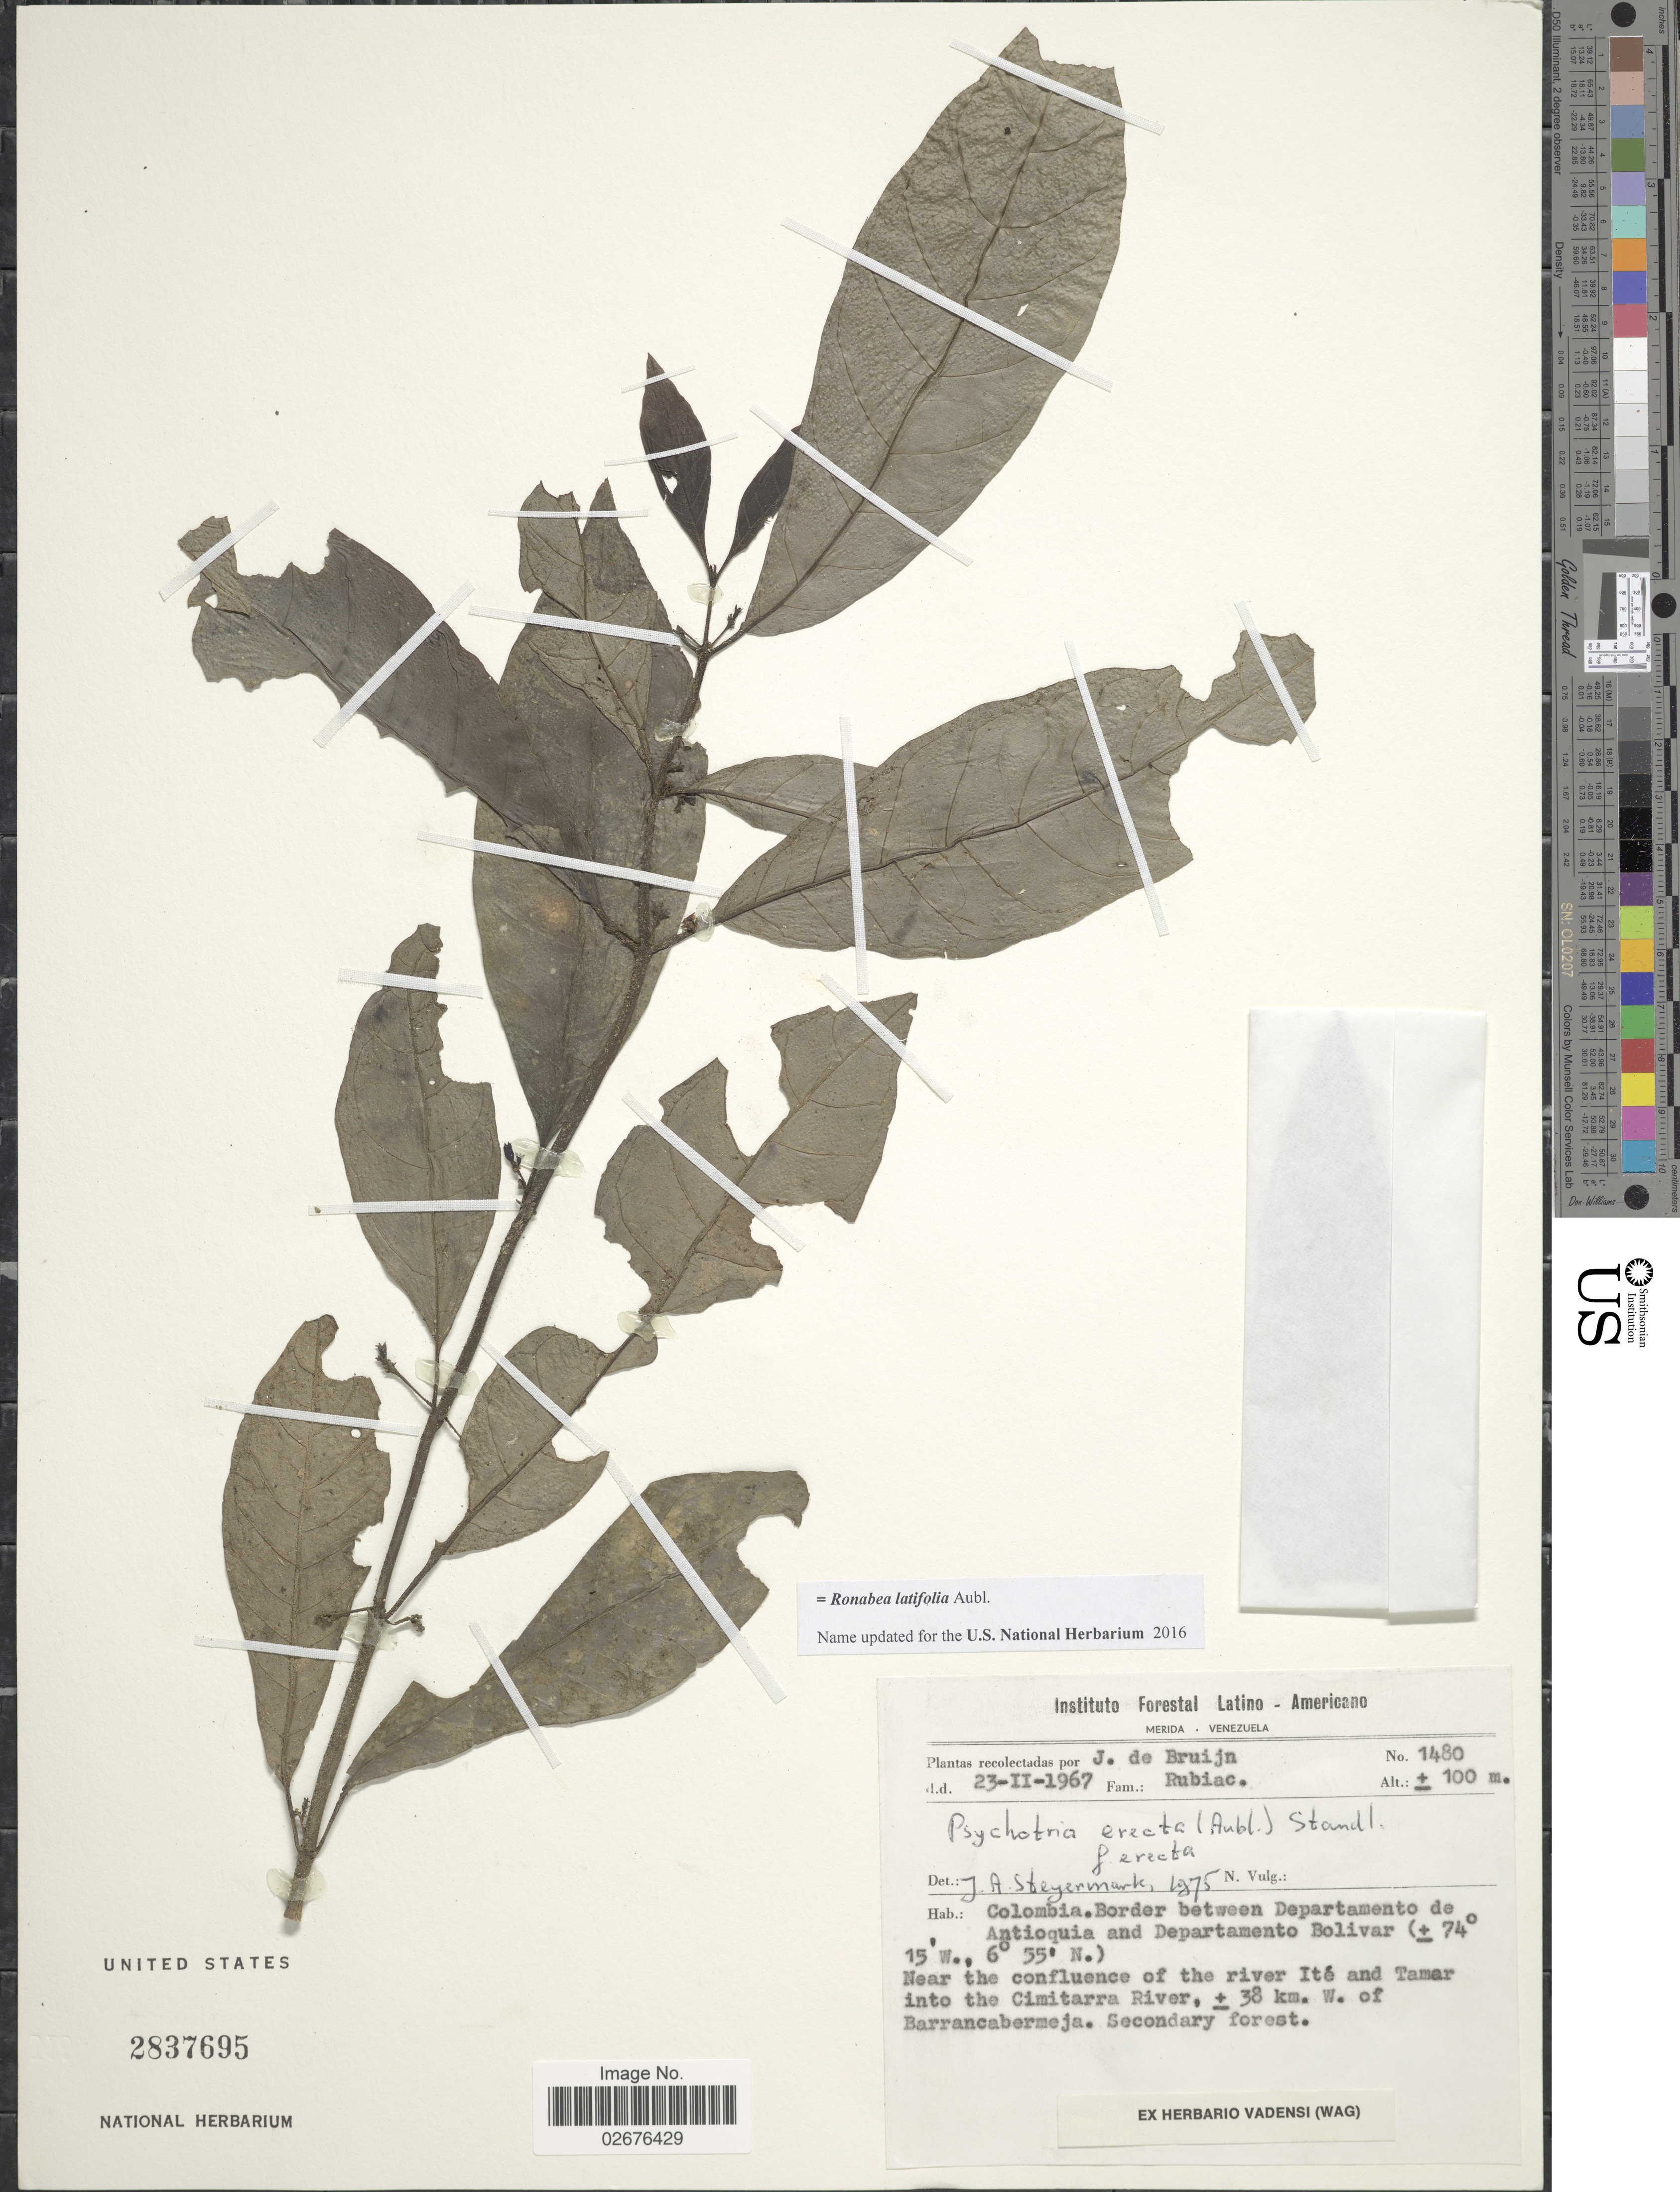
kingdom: Plantae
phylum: Tracheophyta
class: Magnoliopsida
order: Gentianales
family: Rubiaceae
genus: Ronabea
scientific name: Ronabea latifolia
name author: Aubl.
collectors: J. Bruijn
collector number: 1480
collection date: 1967-02-23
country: Colombia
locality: Border between Departamento de Antioquia and Departamento Bolivar, near the confluence of the river Ite and Tamar into the Cimitarra River, +/- 38 km. W. of Barrancabermeja,Secondary forest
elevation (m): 100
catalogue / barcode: US 2837695